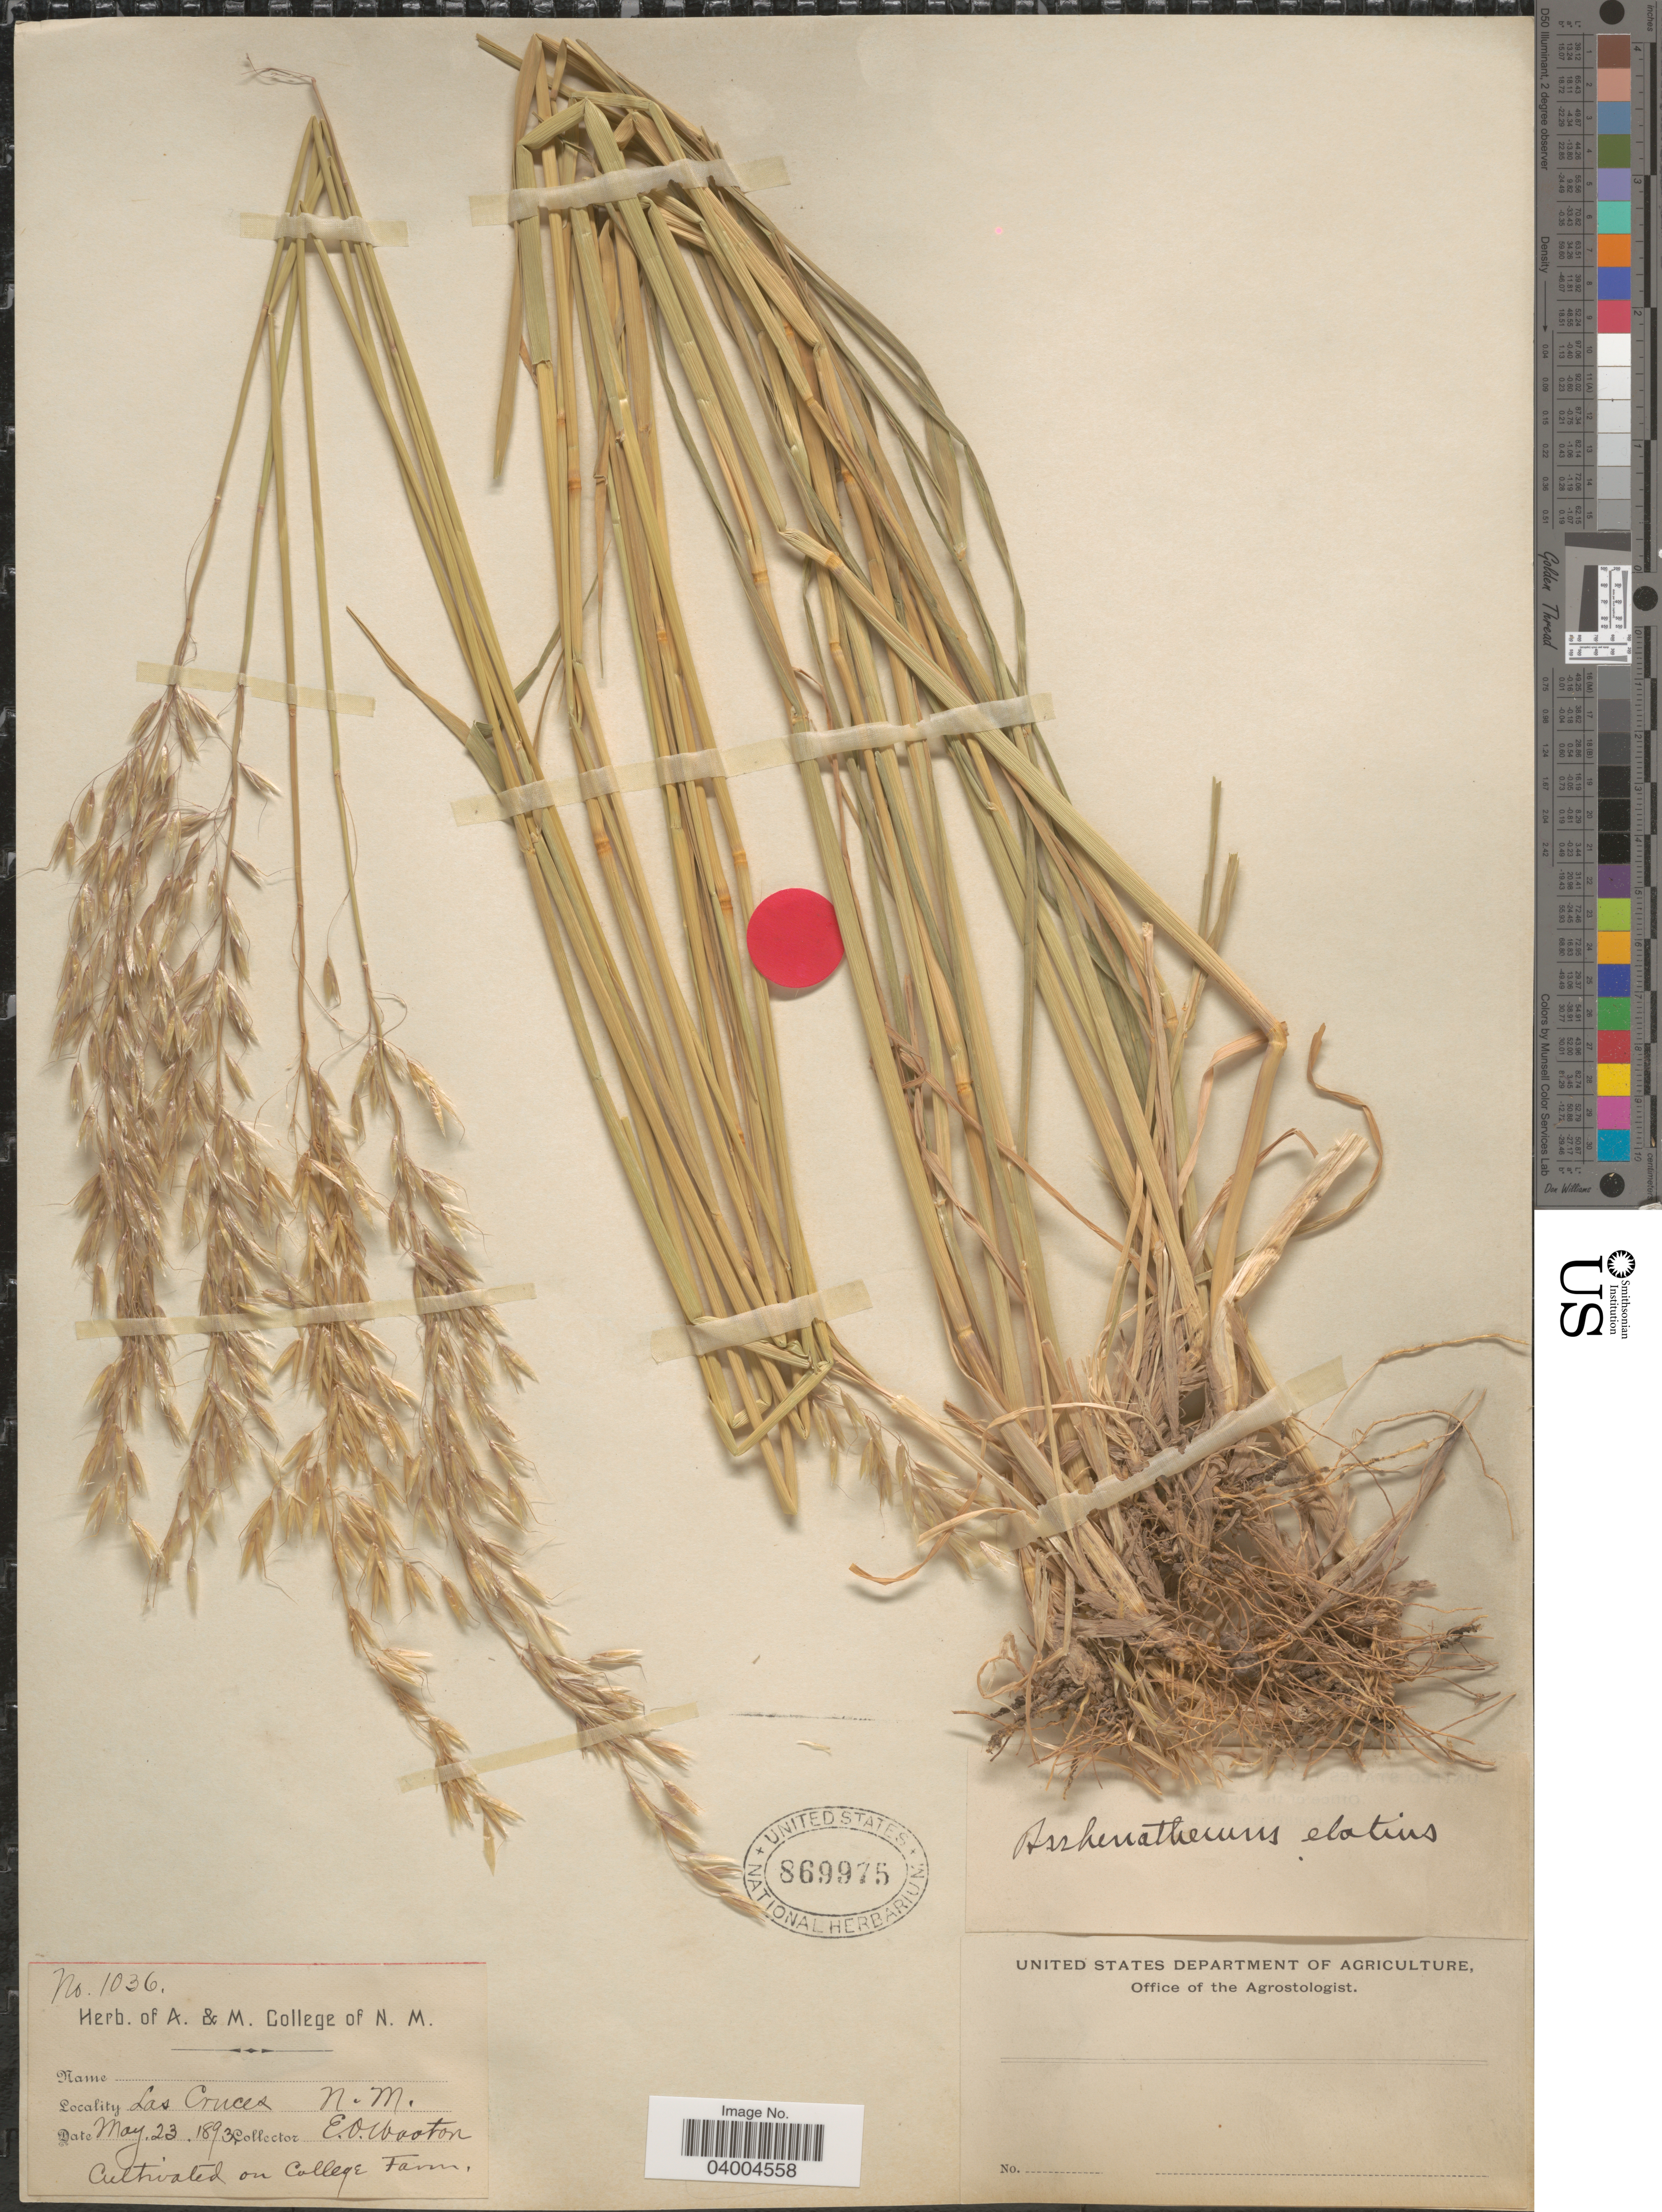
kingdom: Plantae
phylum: Tracheophyta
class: Liliopsida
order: Poales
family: Poaceae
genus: Arrhenatherum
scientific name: Arrhenatherum elatius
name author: (L.) J. Presl & C. Presl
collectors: E. O. Wooton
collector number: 1036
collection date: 1893-05-23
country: United States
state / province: New Mexico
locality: Las Cruces. On College Farm.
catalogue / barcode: US 869975